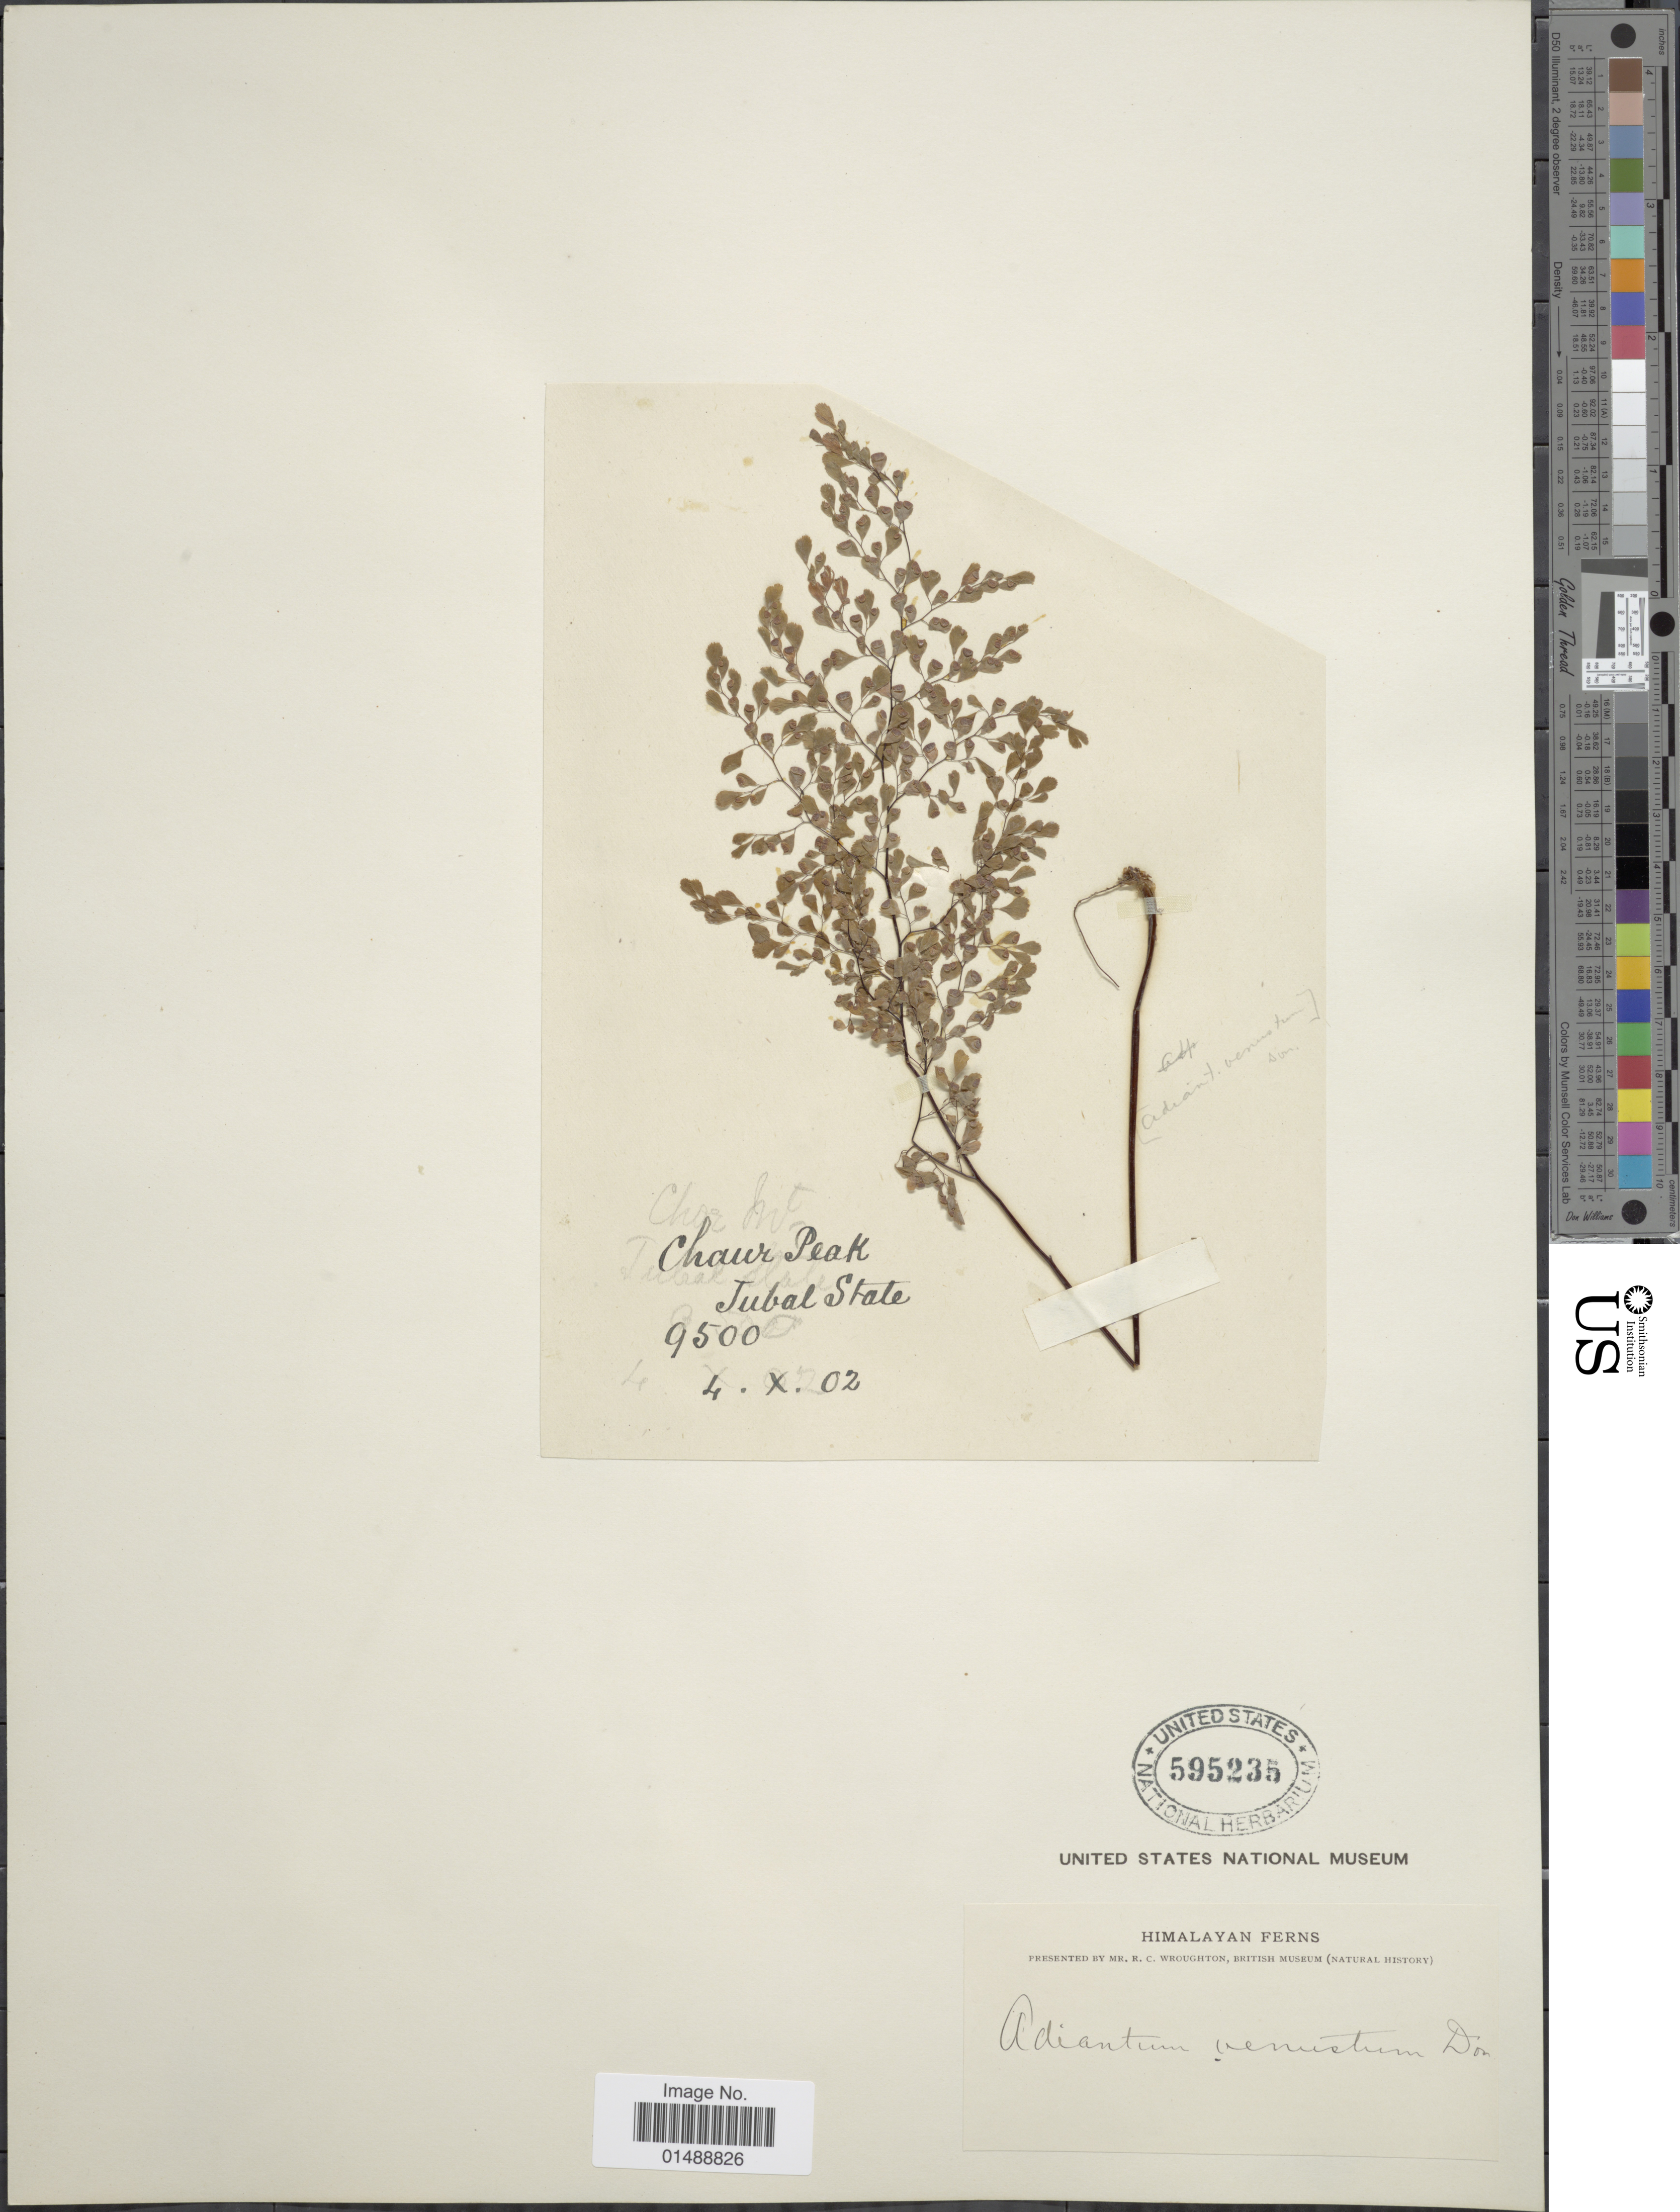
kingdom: Plantae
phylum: Tracheophyta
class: Polypodiopsida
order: Polypodiales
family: Pteridaceae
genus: Adiantum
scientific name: Adiantum venustum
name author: D. Don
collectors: R. Wroughton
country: India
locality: Chaur Peak, Tubal State, Himalaya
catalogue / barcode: US 595235